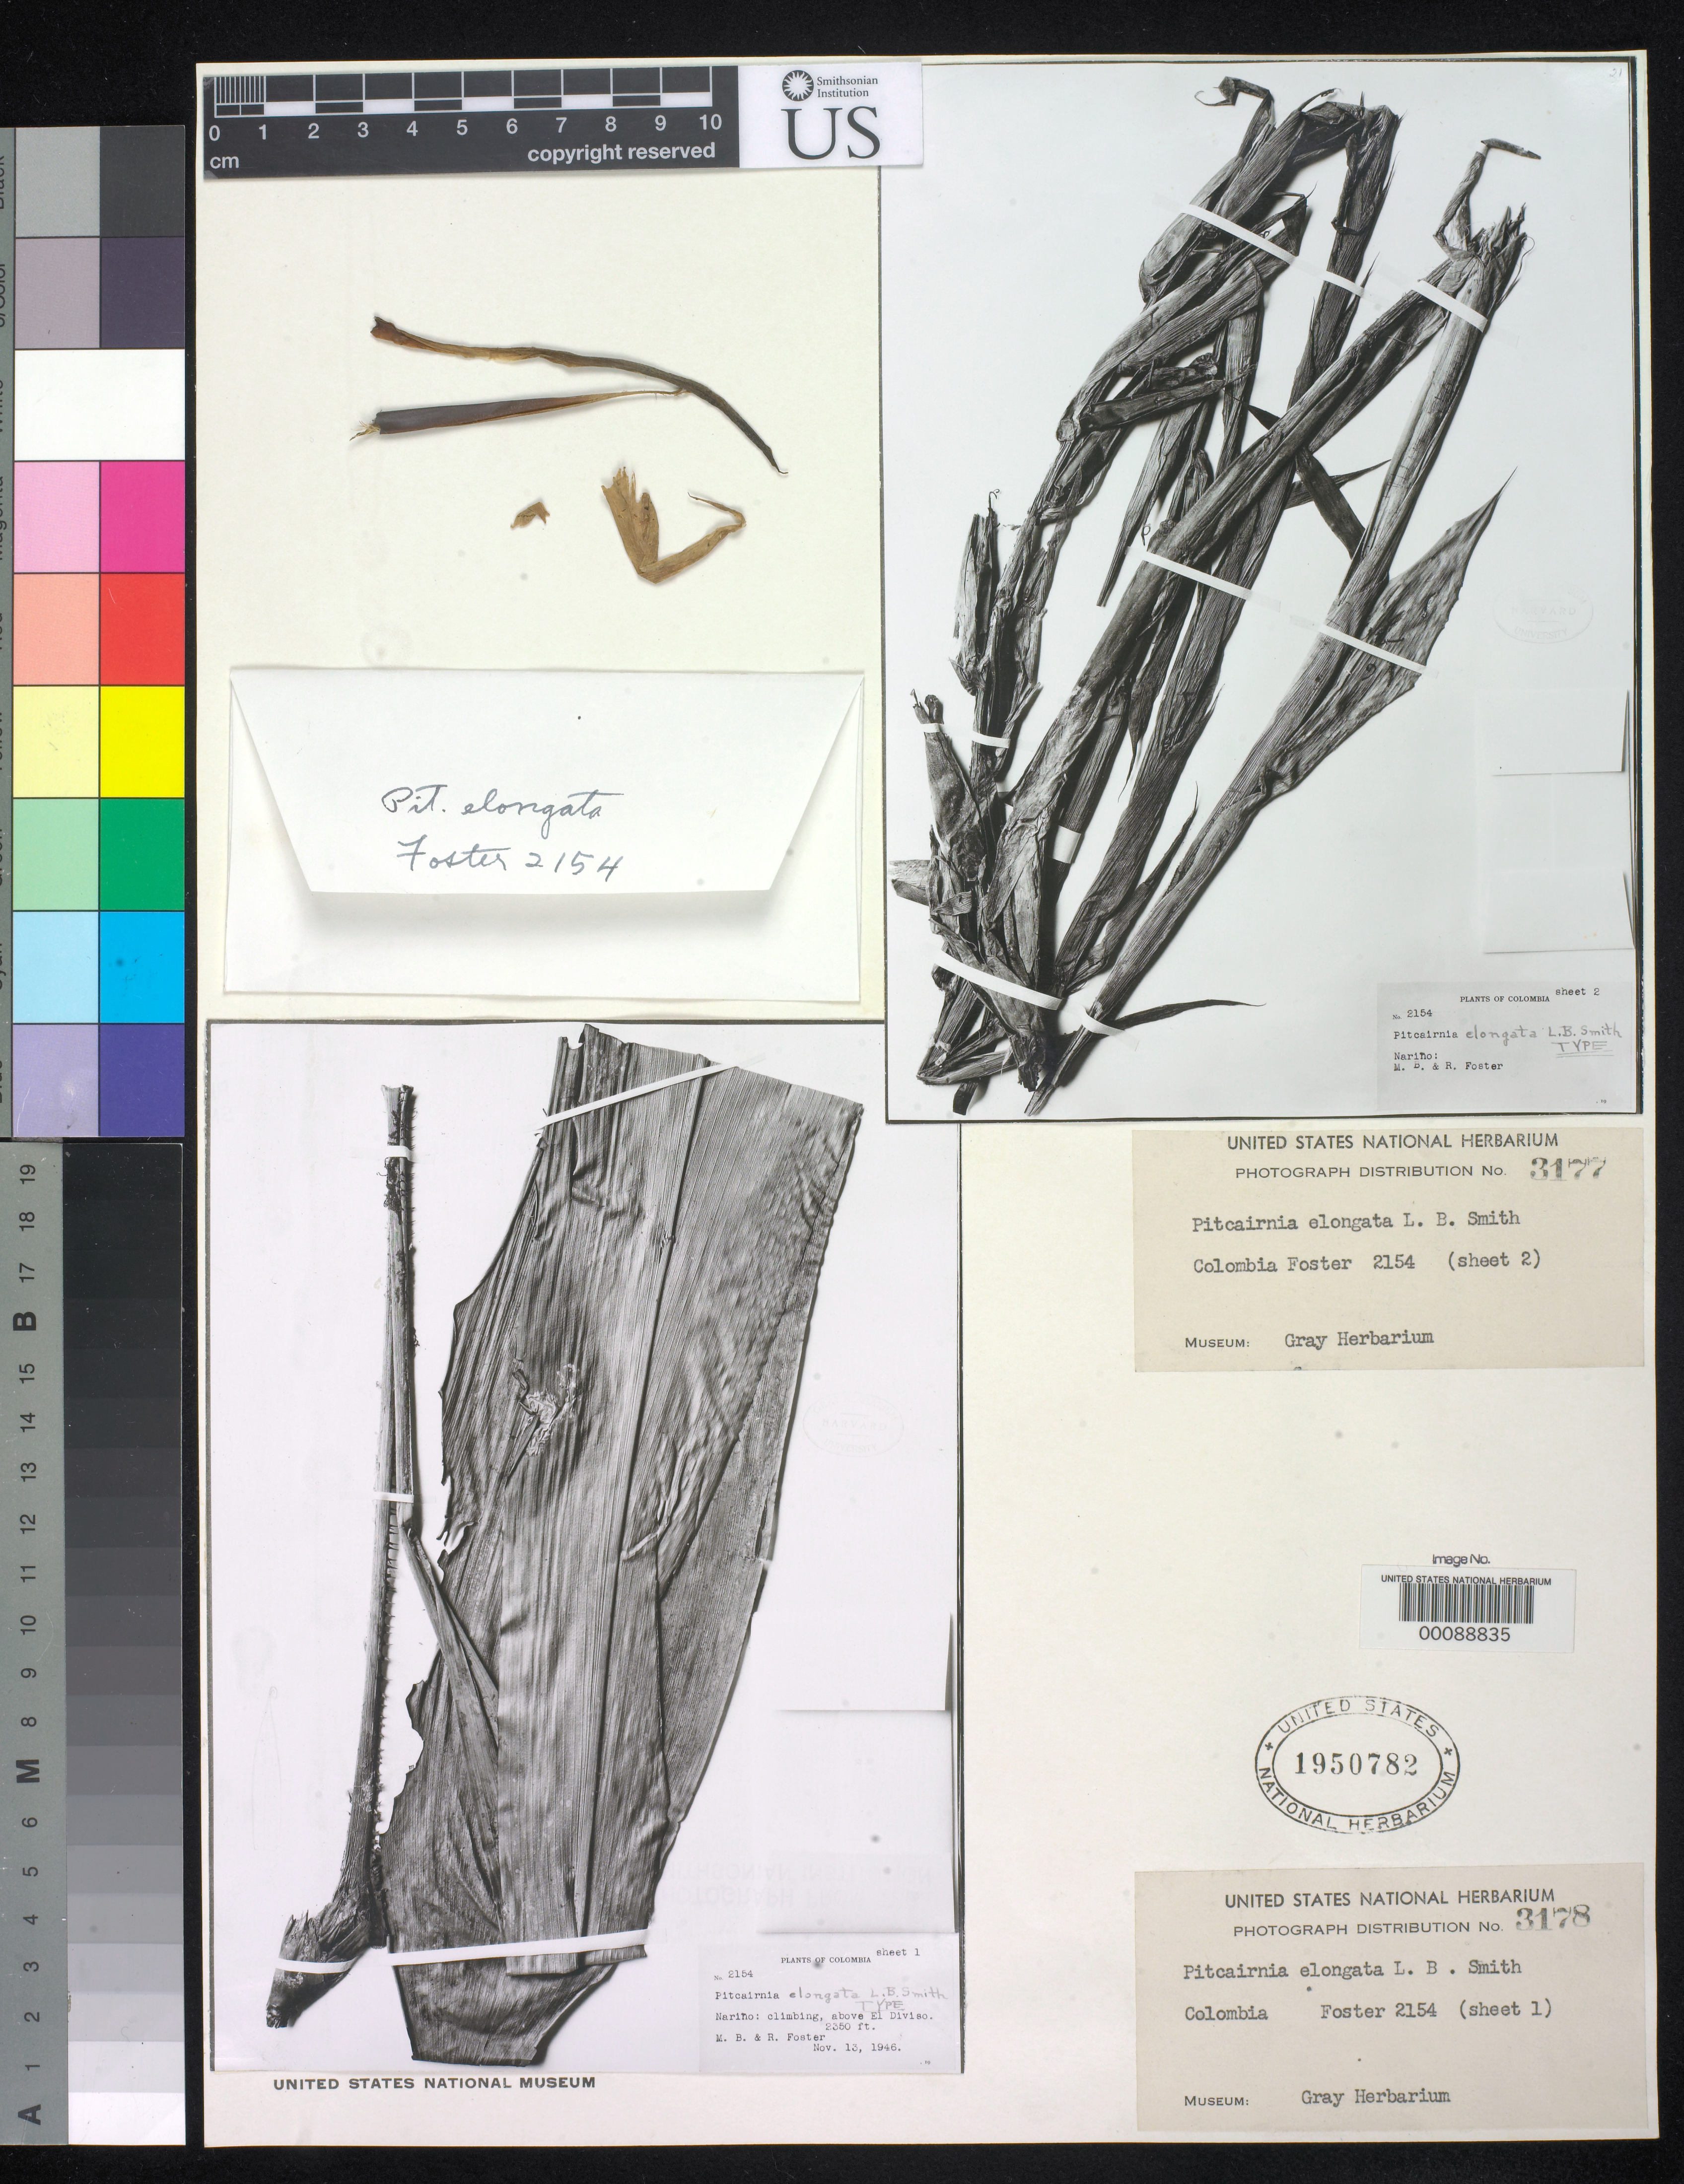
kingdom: Plantae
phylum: Tracheophyta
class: Liliopsida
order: Poales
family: Bromeliaceae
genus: Pitcairnia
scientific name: Pitcairnia elongata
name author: L.B. Sm.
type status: Isotype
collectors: M. B. Foster & R. C. Foster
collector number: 2154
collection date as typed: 13 Nov 1946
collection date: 1946-11-13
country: Colombia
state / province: Nariño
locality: Above El Diviso.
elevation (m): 716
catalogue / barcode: US 1950782